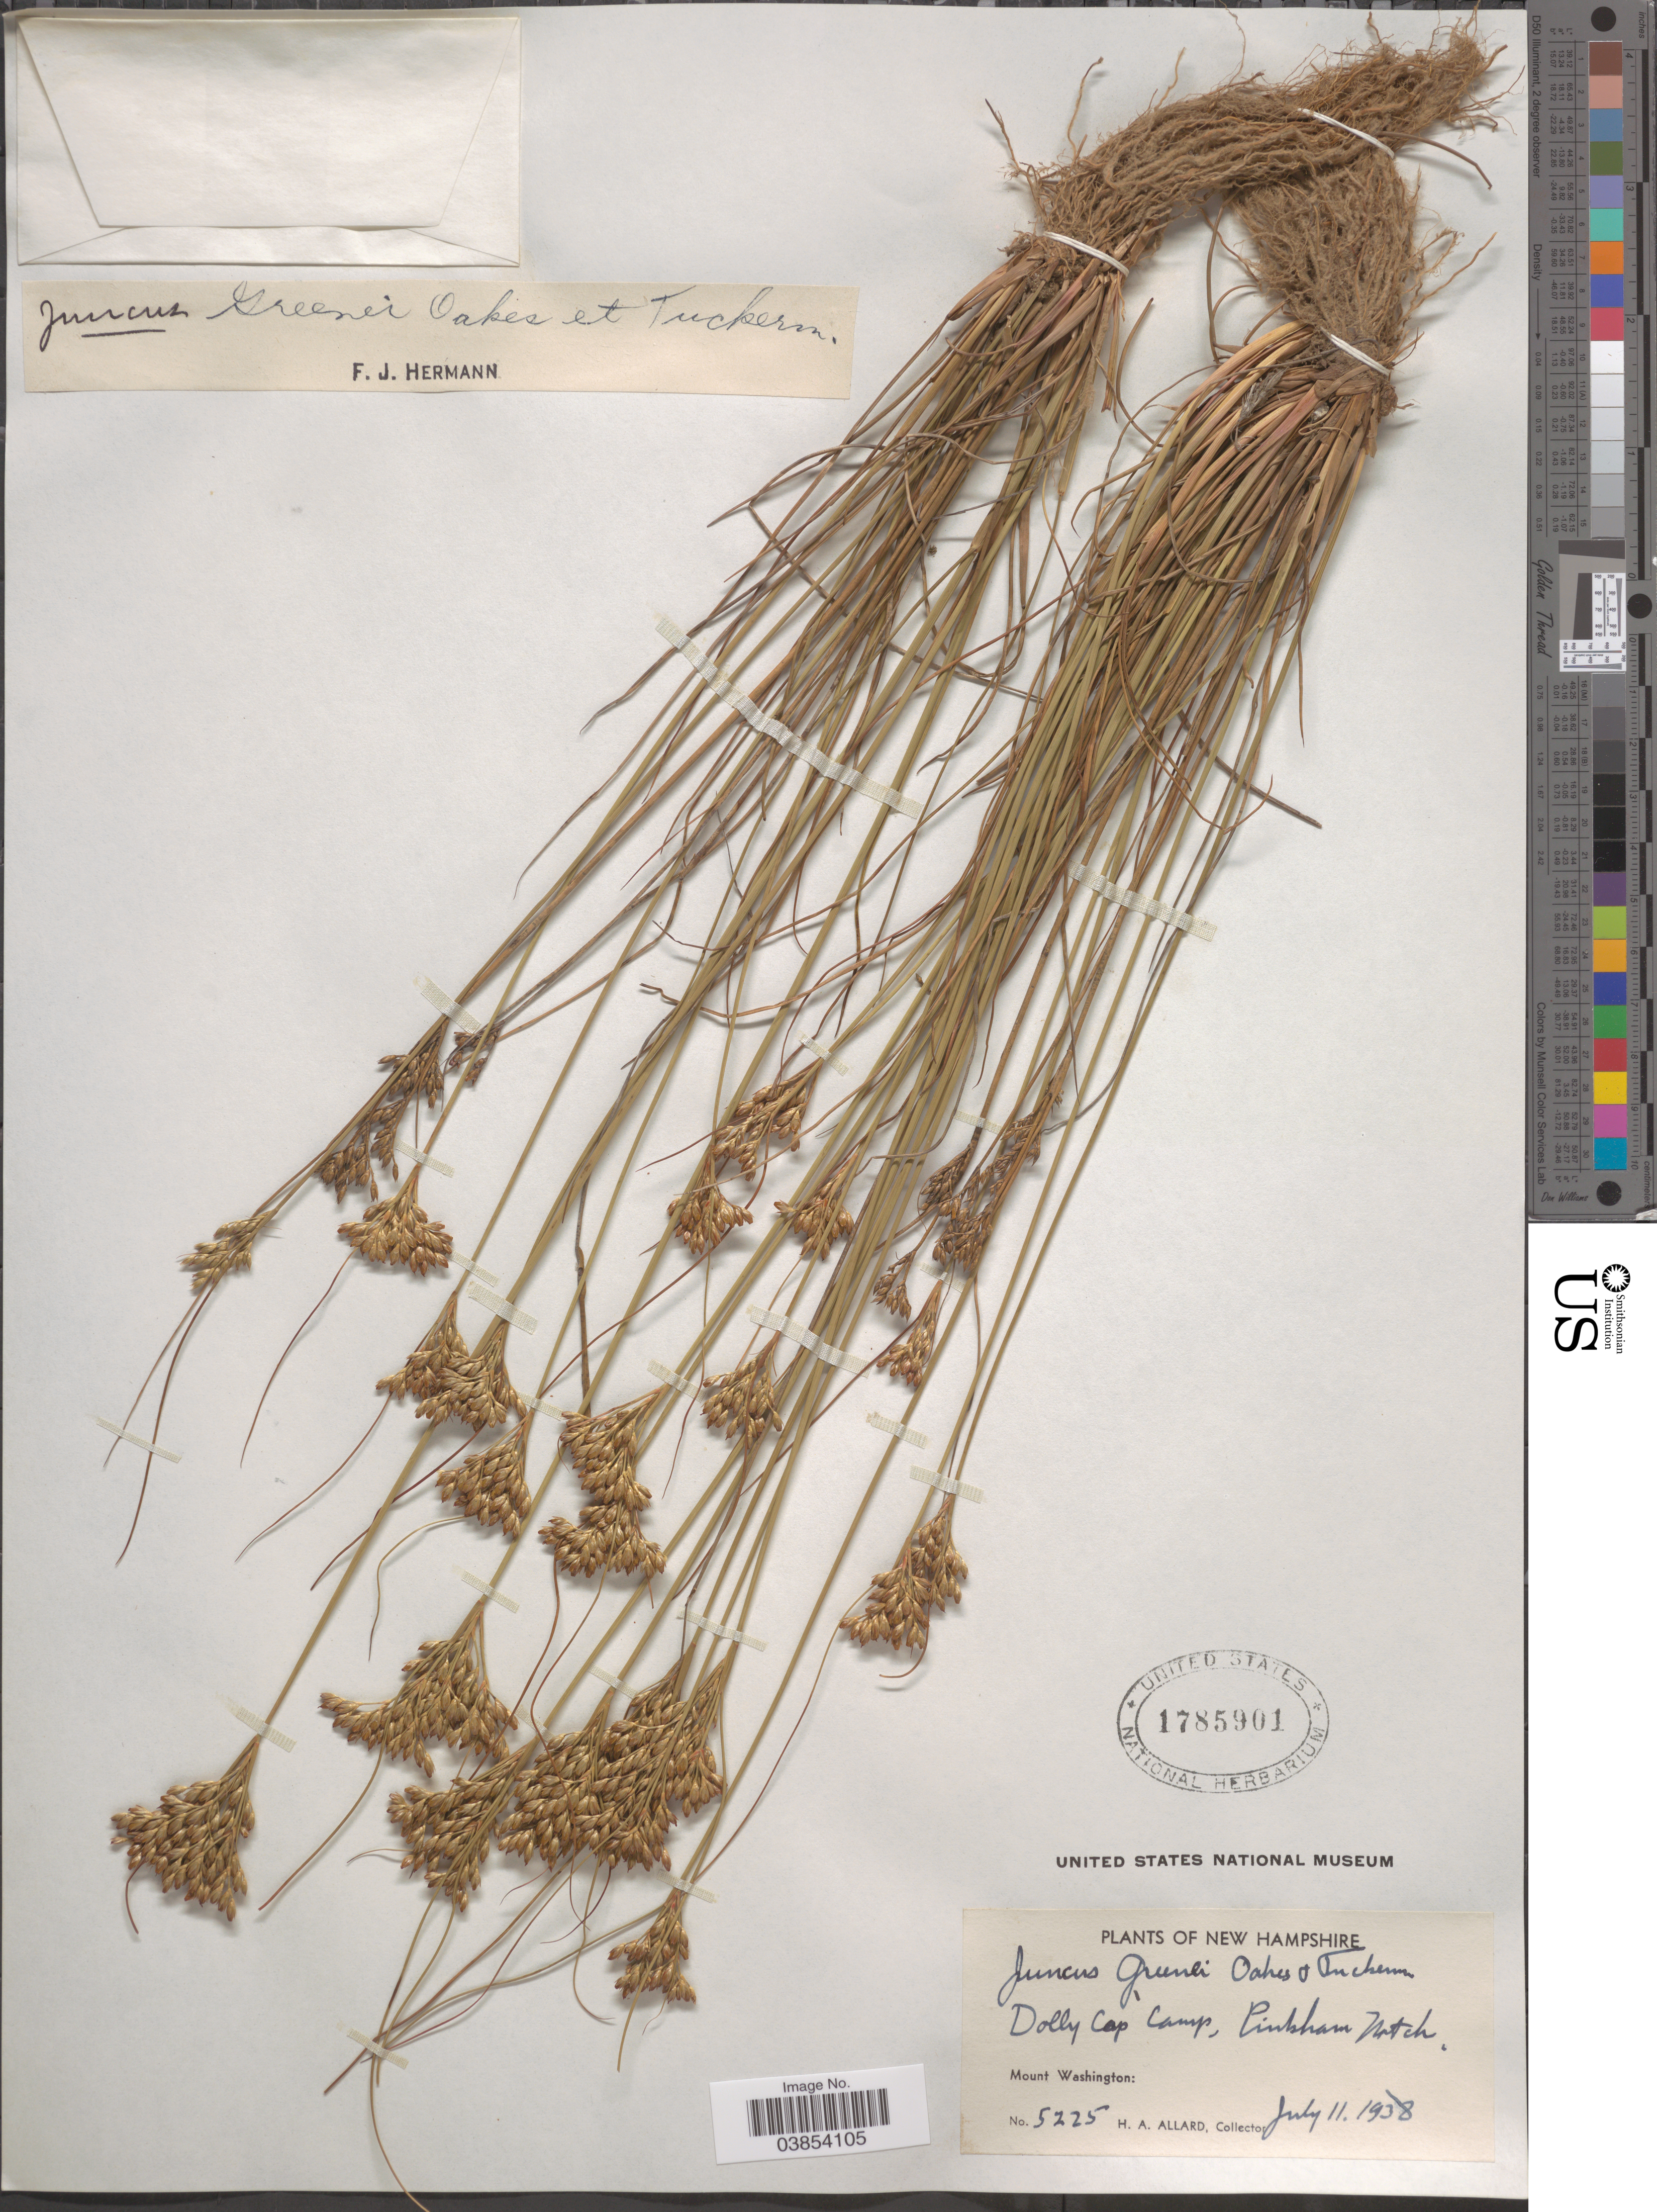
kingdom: Plantae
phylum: Tracheophyta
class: Liliopsida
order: Poales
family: Juncaceae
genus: Juncus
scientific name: Juncus greenei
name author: Oakes & Tuck.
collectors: H. A. Allard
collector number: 5225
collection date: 1938-07-11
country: United States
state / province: New Hampshire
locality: Dolly Cap Camp, Pinkham Notch. Mount Washington.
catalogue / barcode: US 1785901